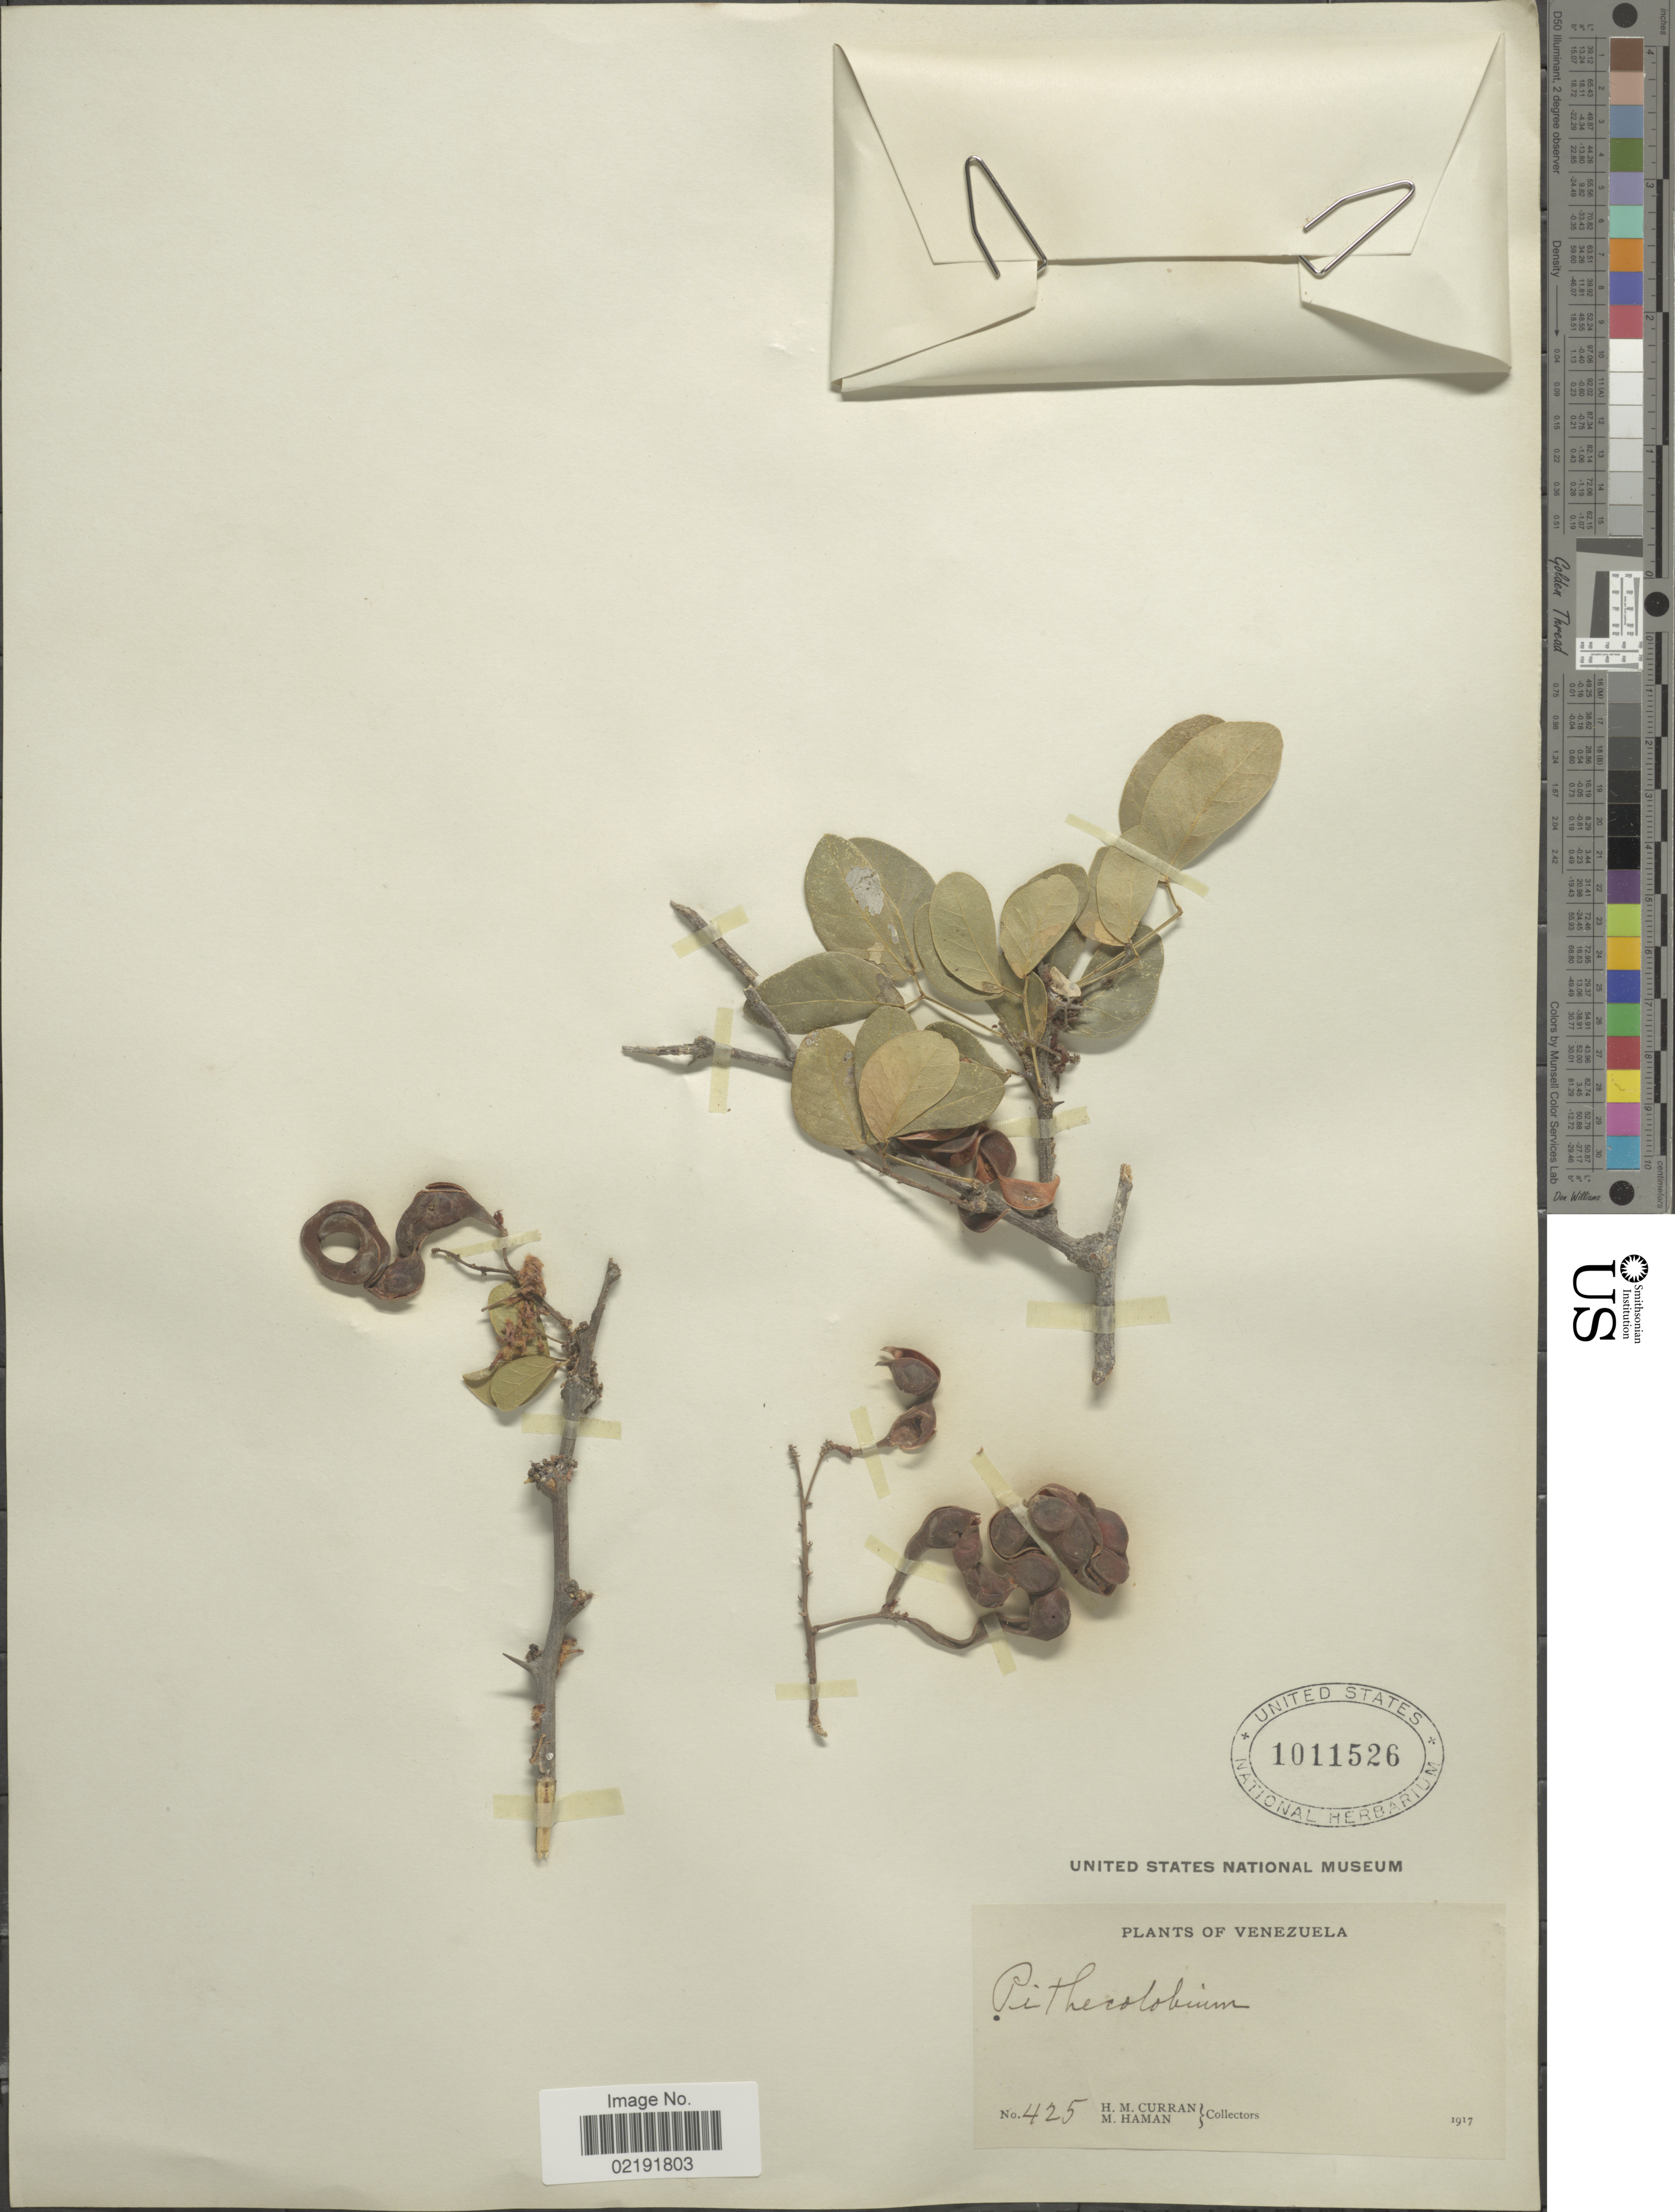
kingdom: Plantae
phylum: Tracheophyta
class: Magnoliopsida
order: Fabales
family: Fabaceae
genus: Pithecellobium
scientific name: Pithecellobium dulce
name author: (Roxb.) Benth.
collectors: H. M. Curran & M. Haman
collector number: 425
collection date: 1917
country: Venezuela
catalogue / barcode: US 1011526